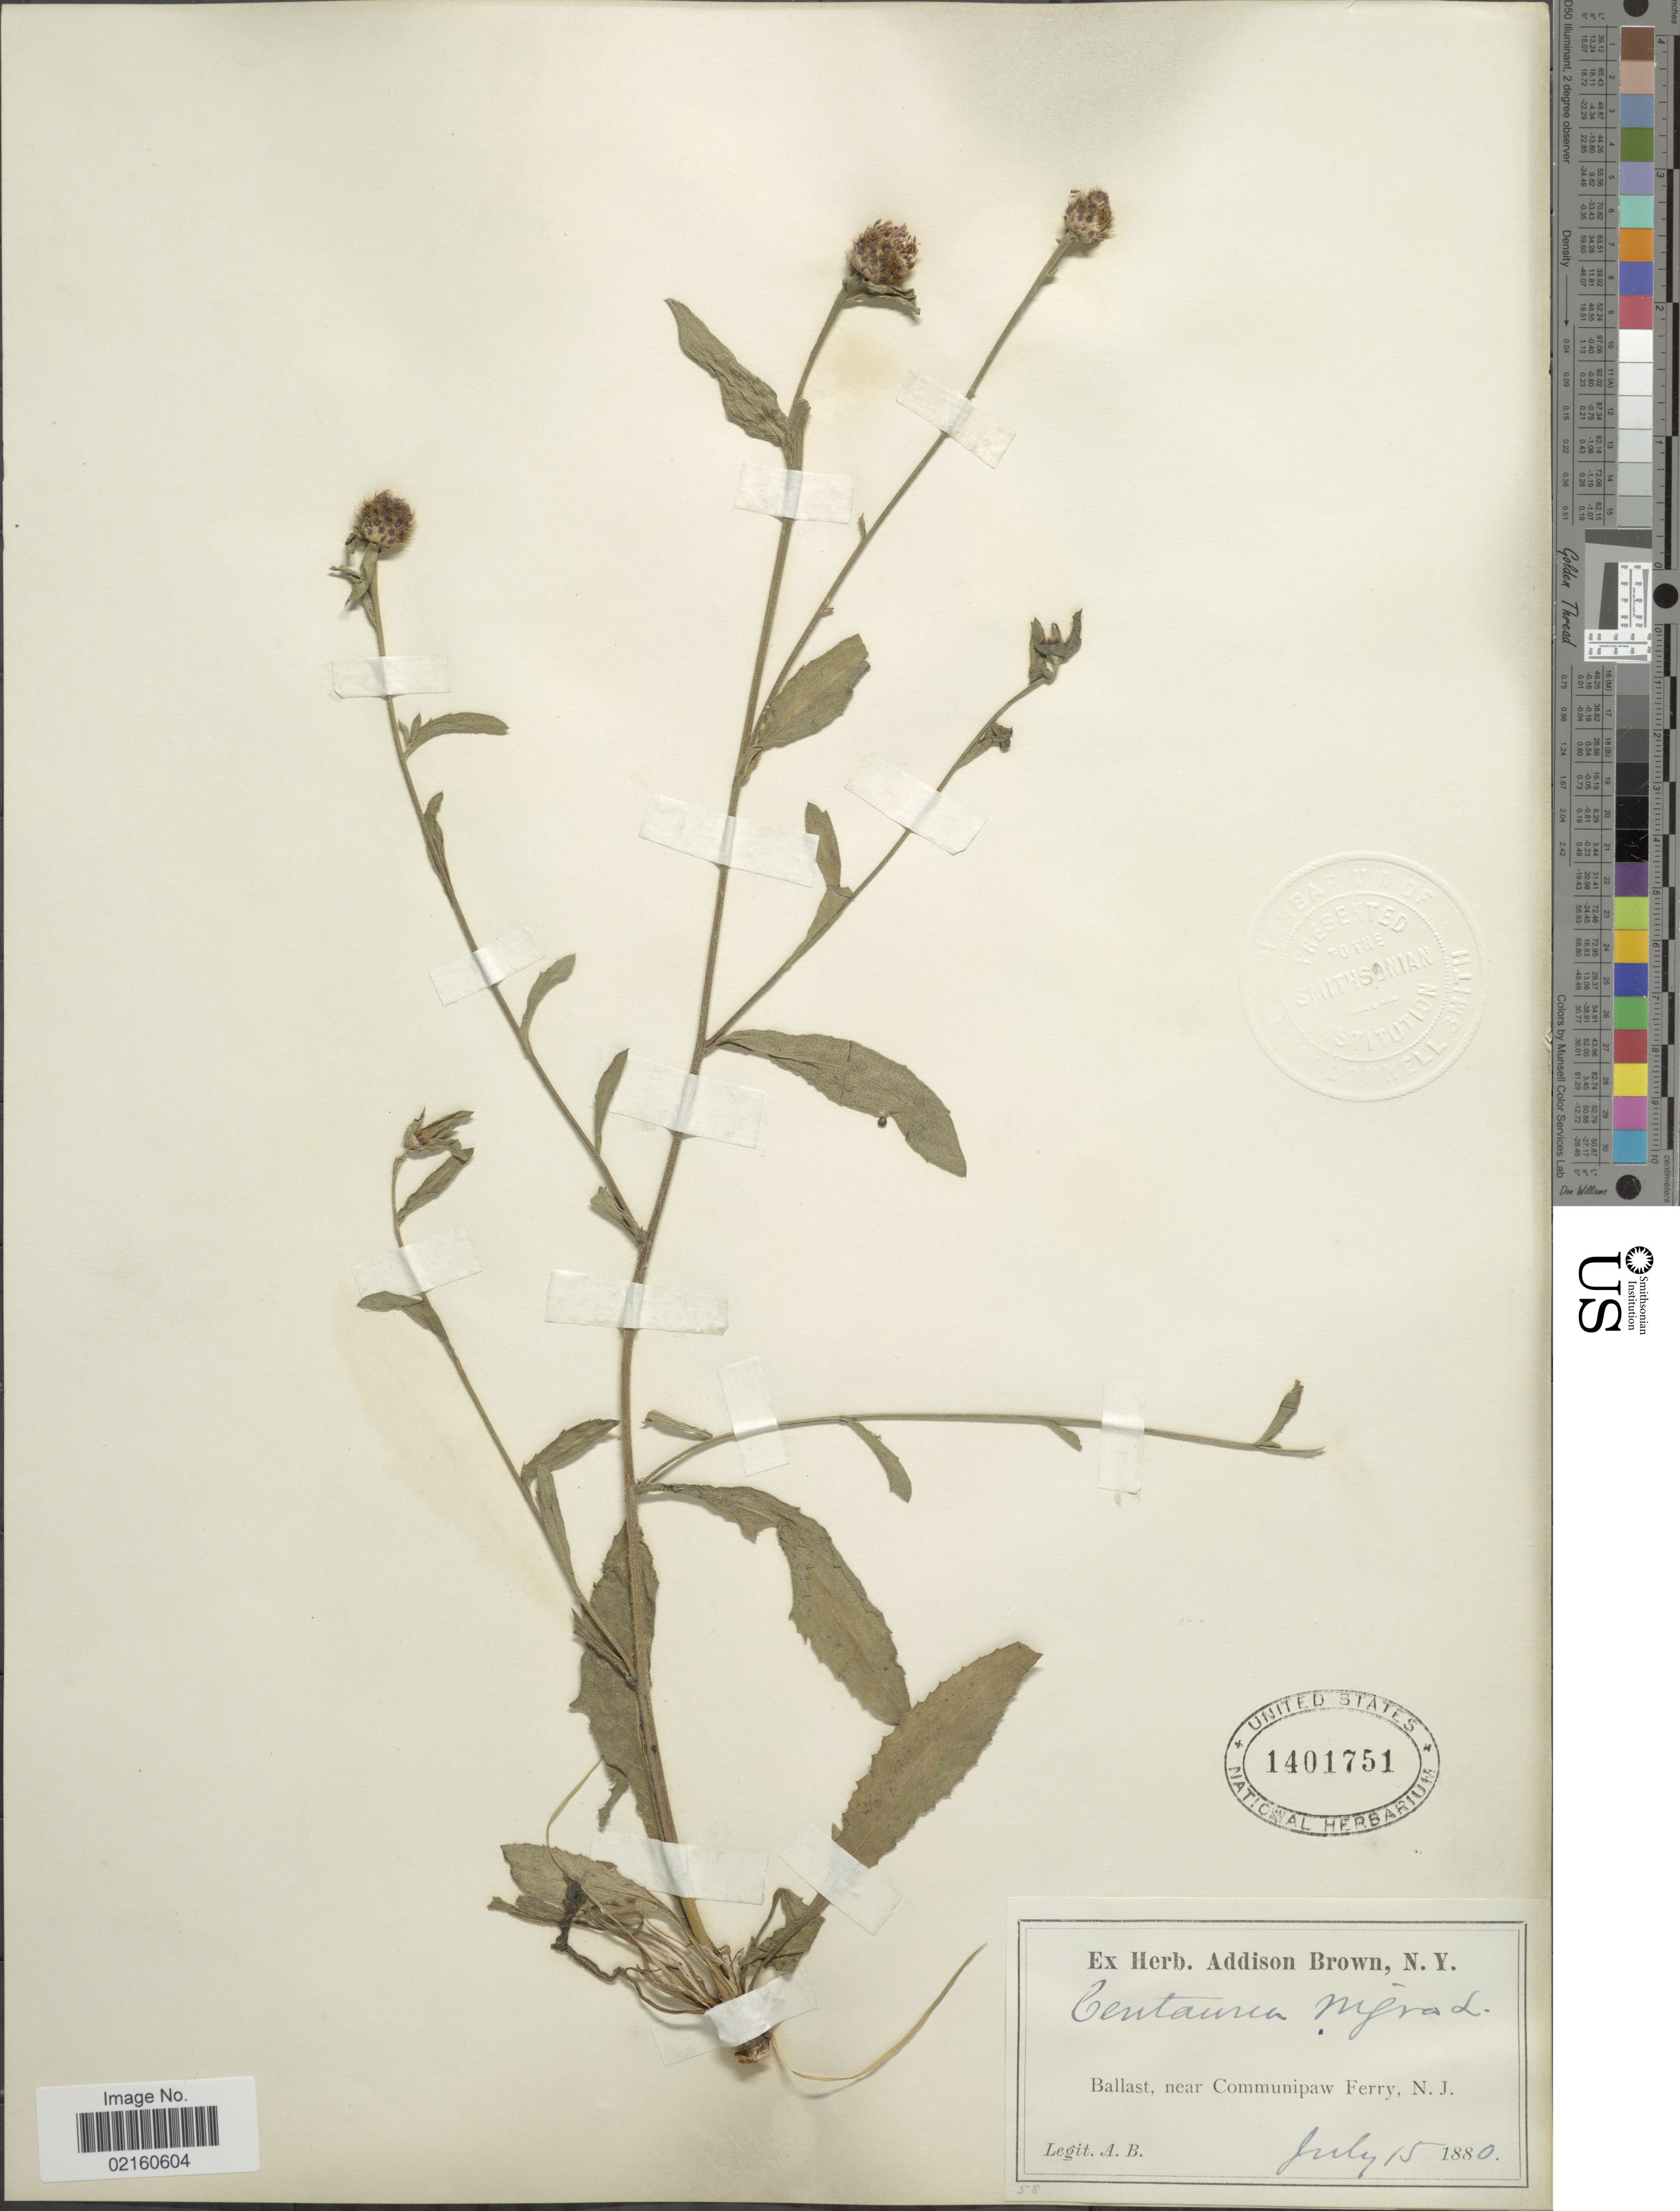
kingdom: Plantae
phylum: Tracheophyta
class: Magnoliopsida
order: Asterales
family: Asteraceae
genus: Centaurea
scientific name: Centaurea nigra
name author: L.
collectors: A. Brown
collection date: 1880-07-15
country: United States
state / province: New Jersey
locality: Ballast, near Communipaw Ferry, N. J.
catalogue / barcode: US 1401751